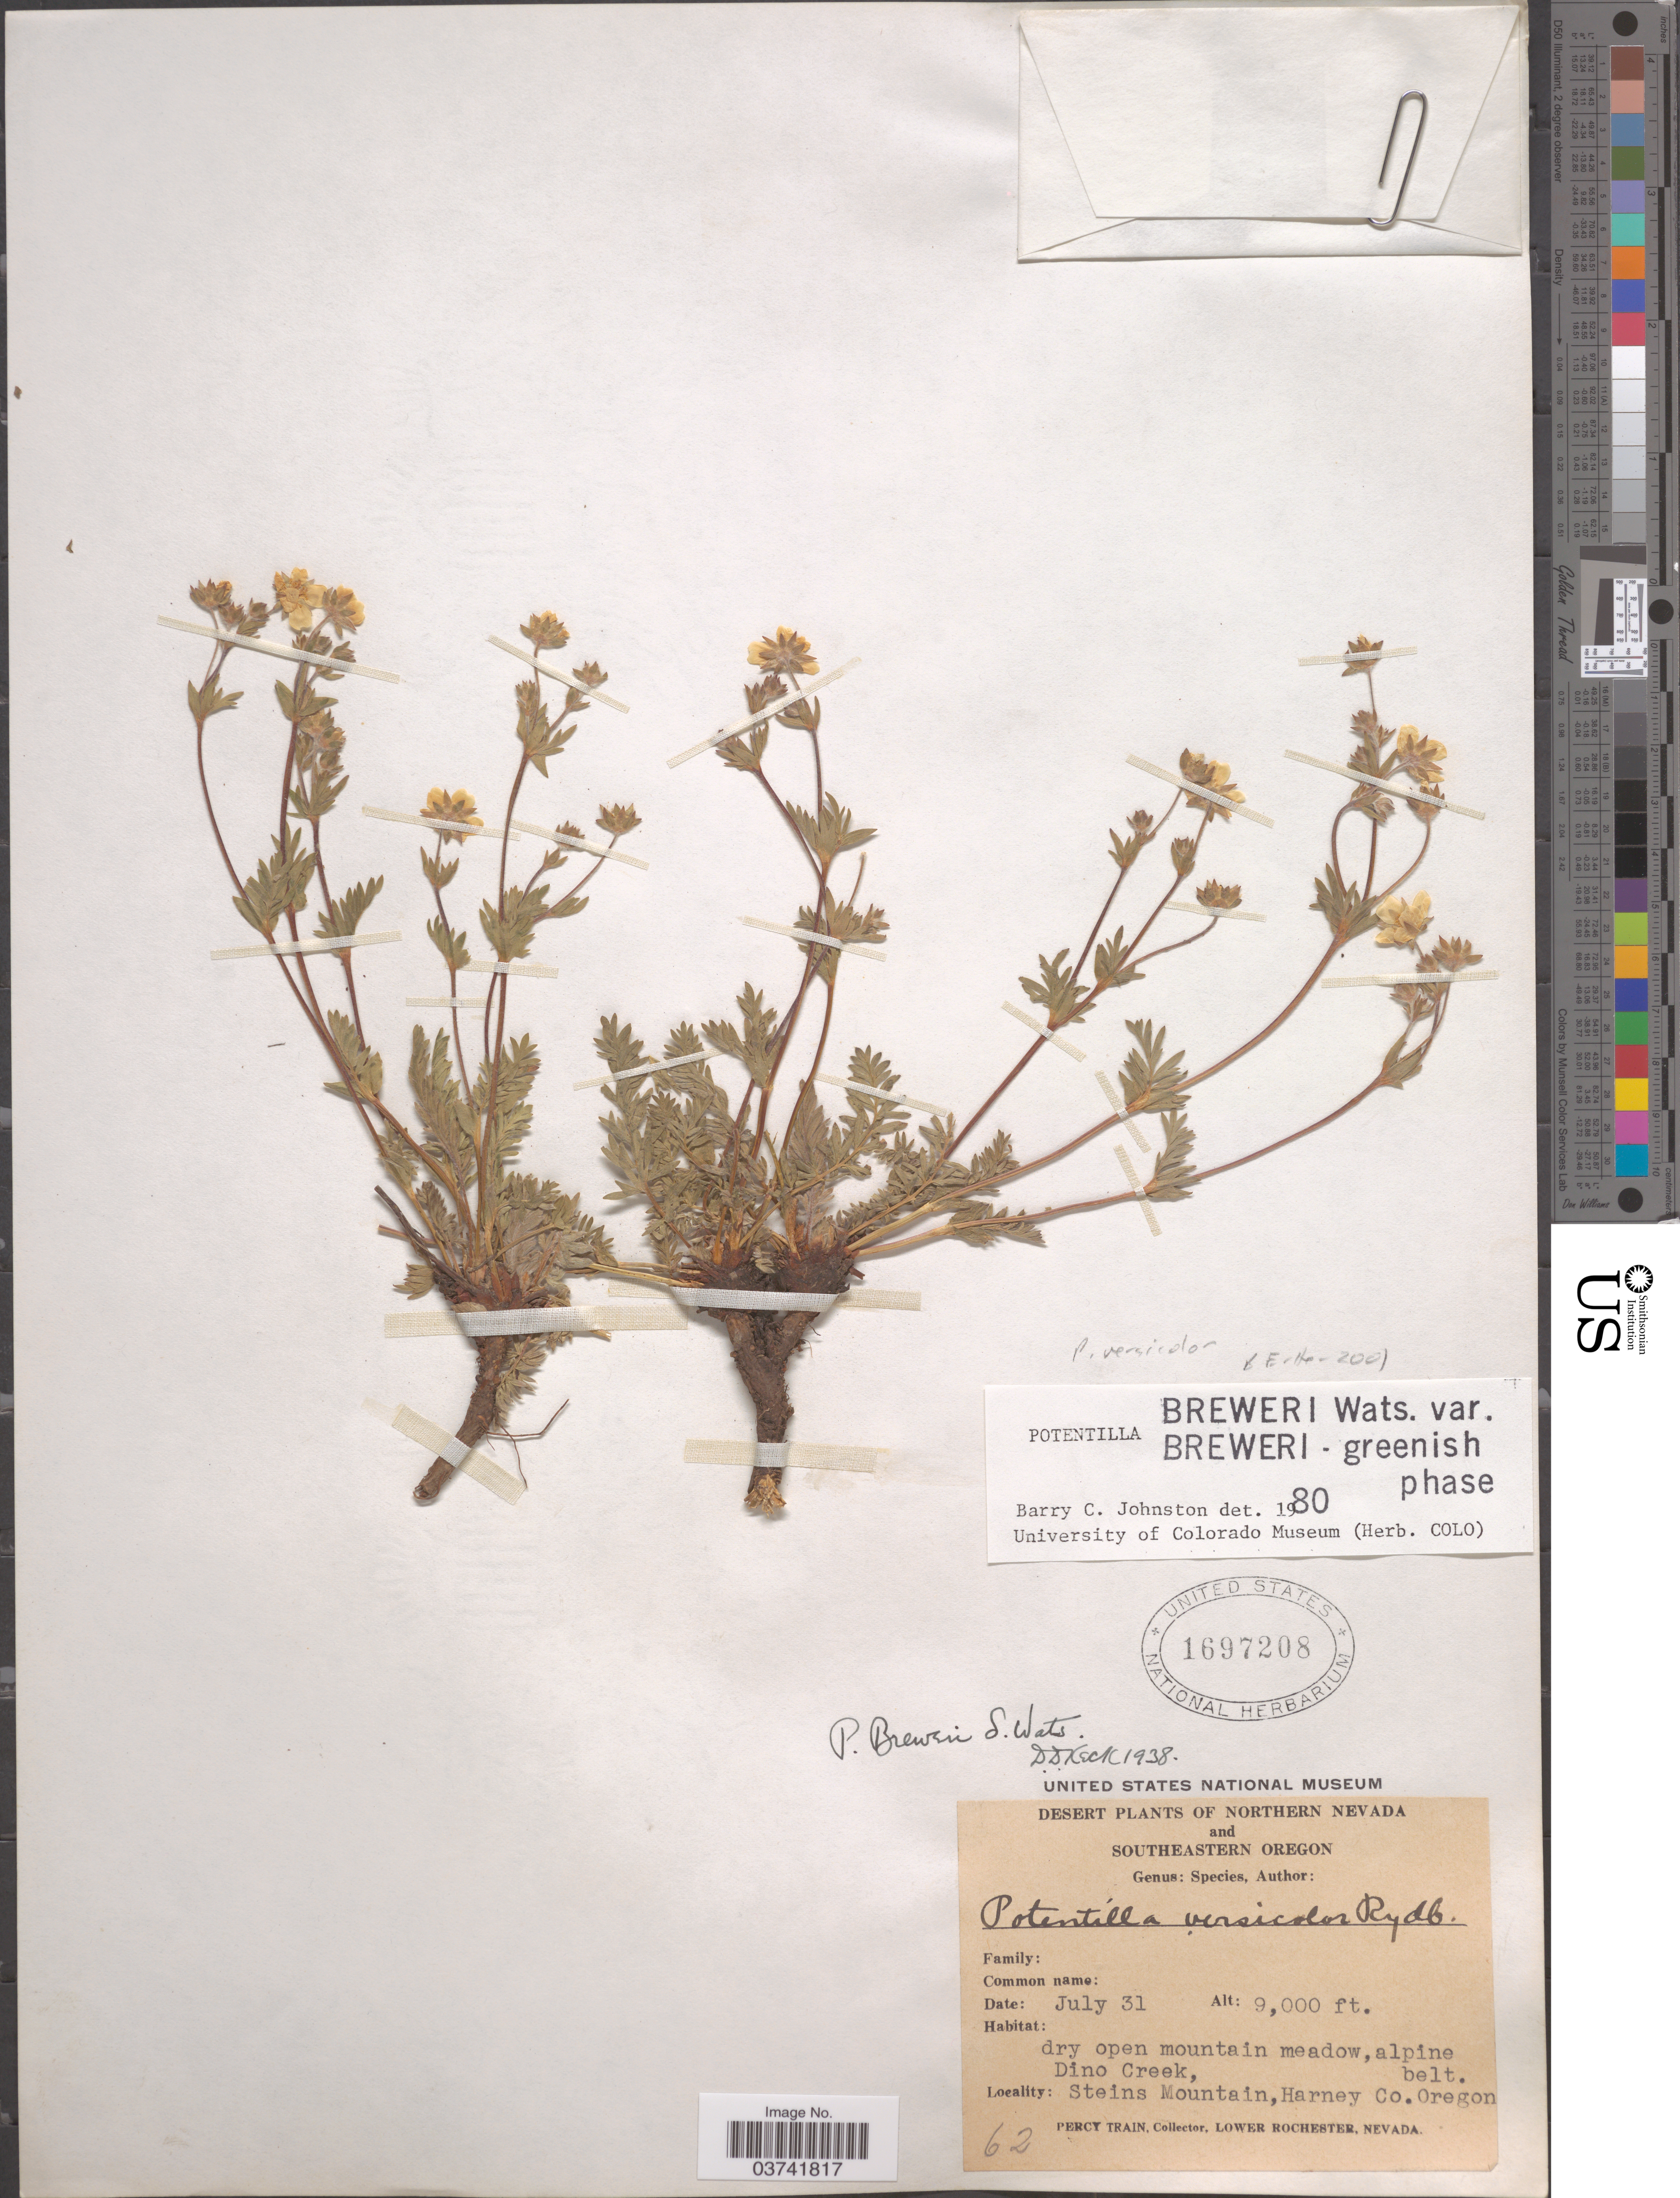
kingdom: Plantae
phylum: Tracheophyta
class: Magnoliopsida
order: Rosales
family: Rosaceae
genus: Potentilla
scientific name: Potentilla versicolor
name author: Rydb.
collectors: P. Train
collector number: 62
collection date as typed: Transcribed d/m/y: /7/31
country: United States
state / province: Oregon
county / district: Harney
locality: Southeastern Oregon. Dry open mountain meadow, alpine Dino Creek, Steins Mountain, Harney Co.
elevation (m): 2743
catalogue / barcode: US 1697208